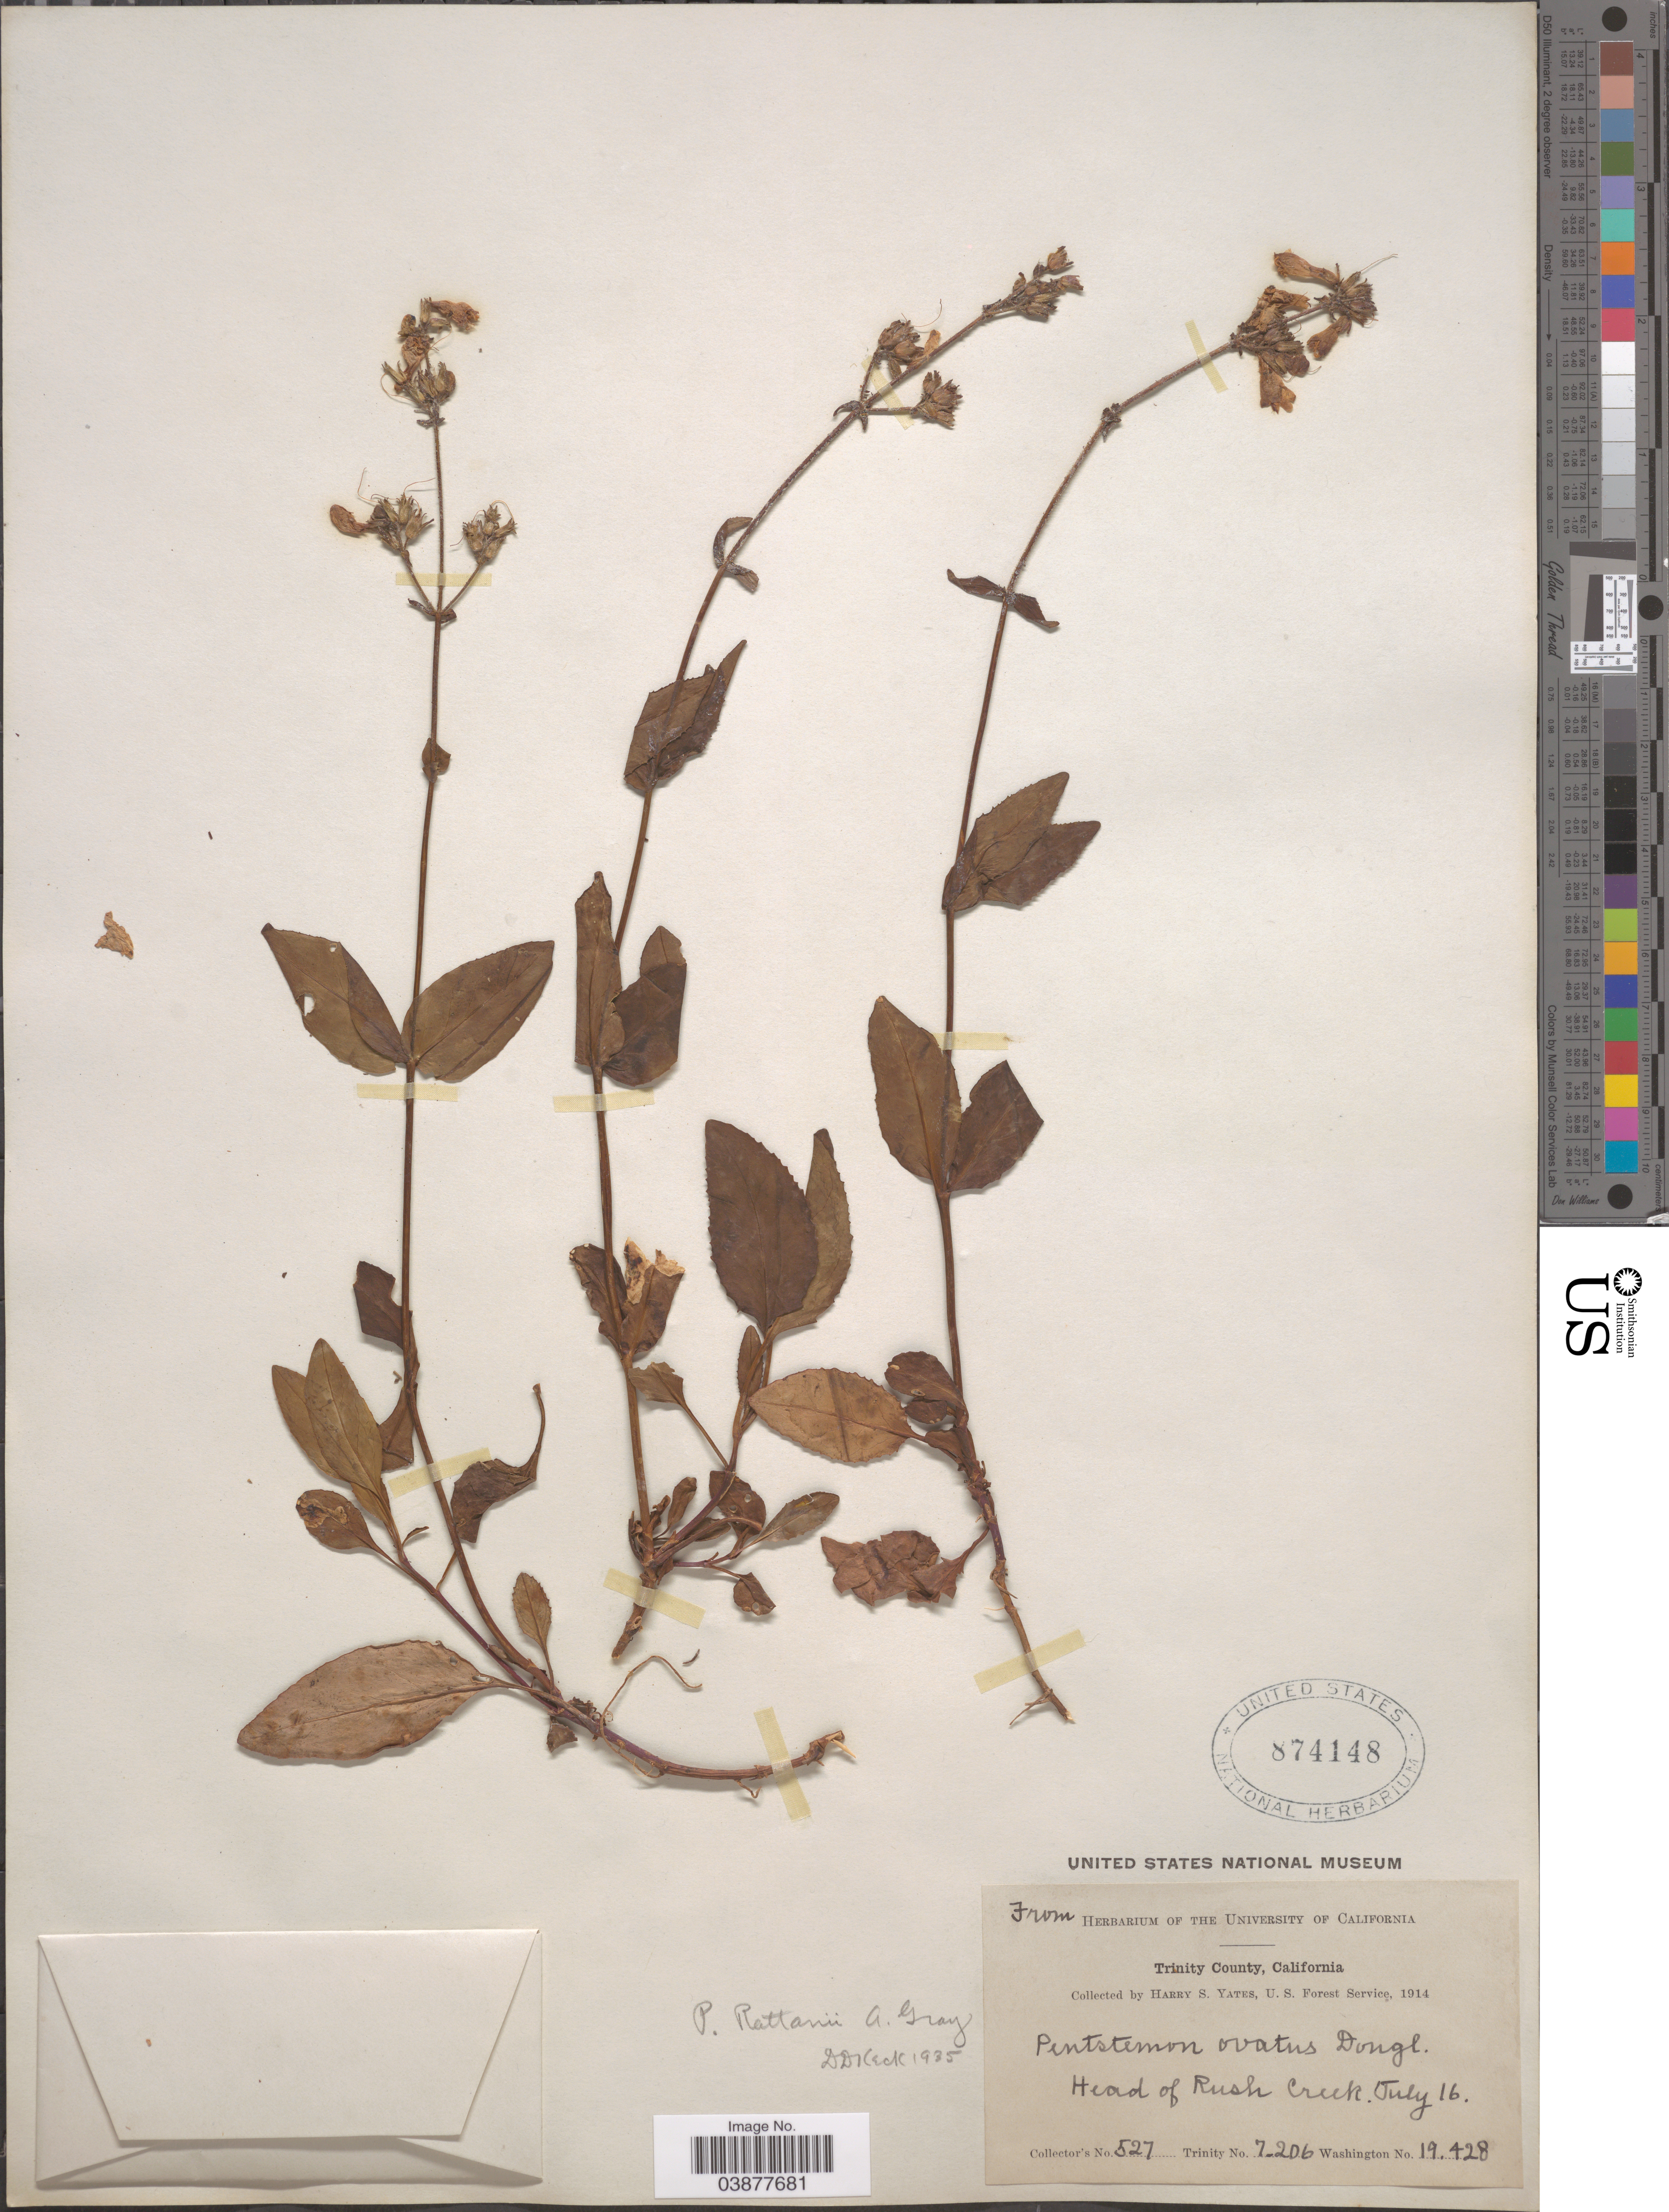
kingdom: Plantae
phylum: Tracheophyta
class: Magnoliopsida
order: Lamiales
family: Plantaginaceae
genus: Penstemon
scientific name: Penstemon rattani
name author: A. Gray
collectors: H. S. Yates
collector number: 527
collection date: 1914-07-16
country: United States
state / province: California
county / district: Trinity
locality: Trinity County. Head of Rush Creek.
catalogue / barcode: US 8774148